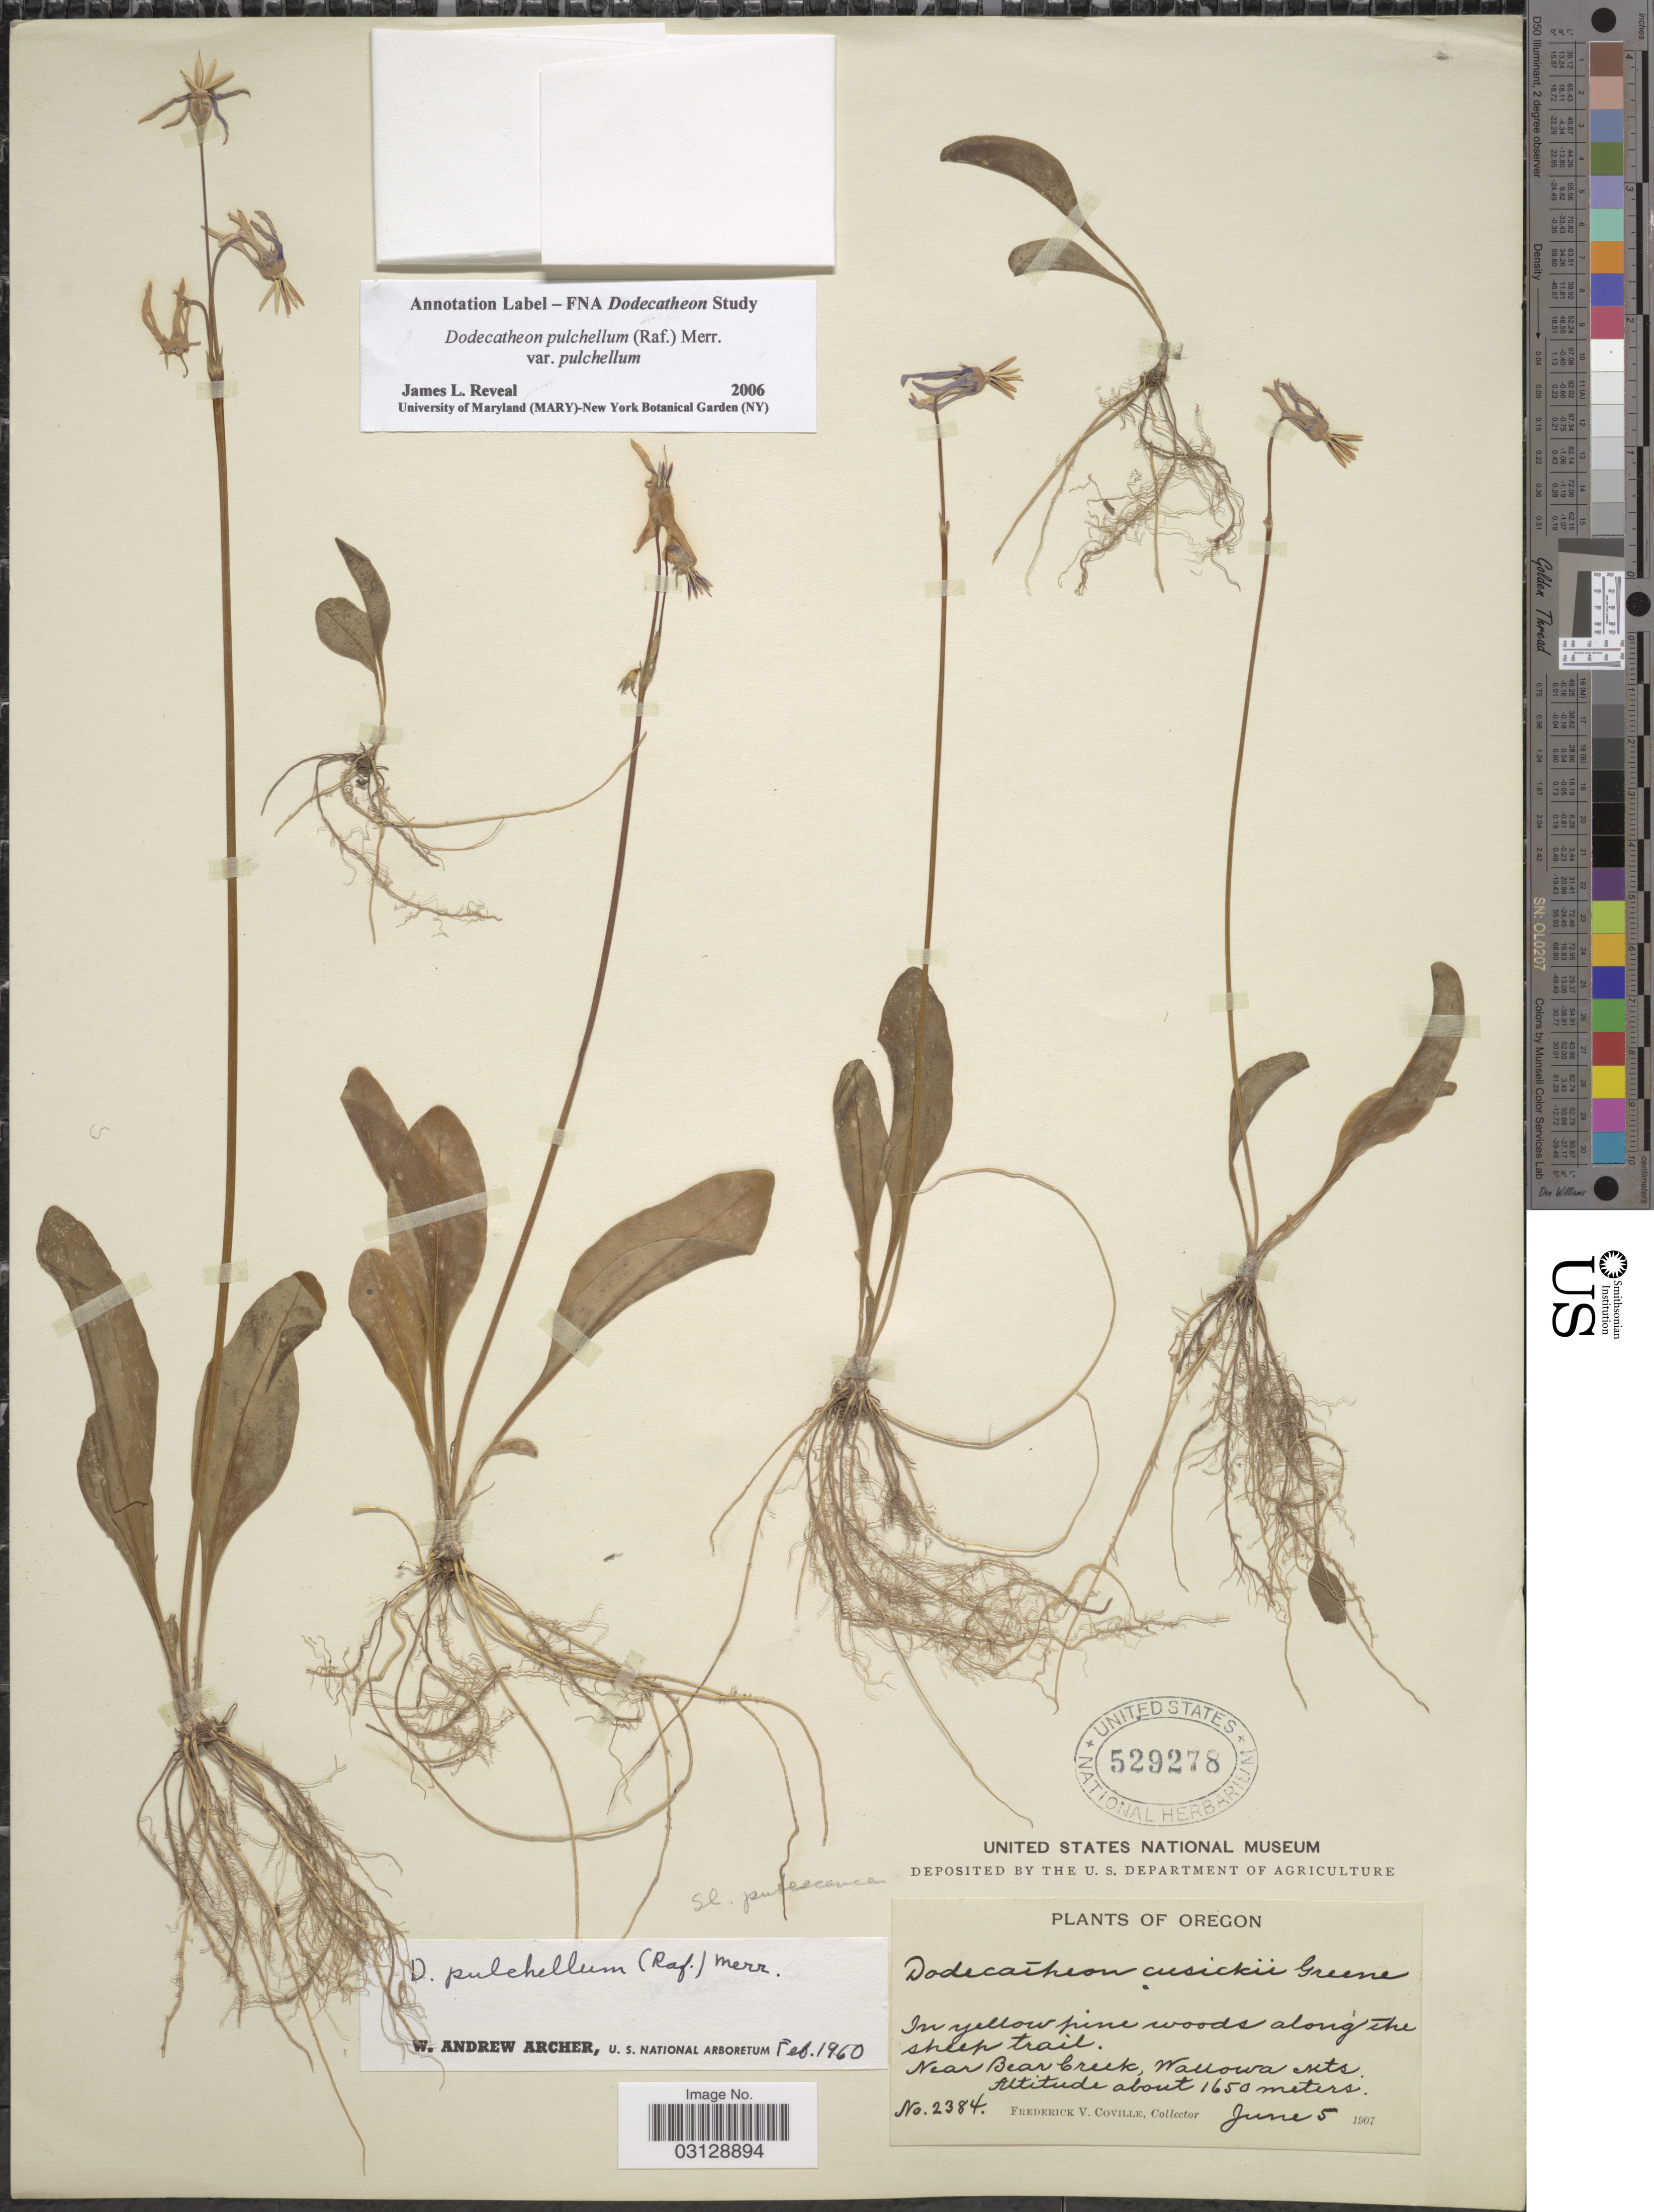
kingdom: Plantae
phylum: Tracheophyta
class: Magnoliopsida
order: Ericales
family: Primulaceae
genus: Dodecatheon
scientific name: Dodecatheon pulchellum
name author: (Raf.) Merr.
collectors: F. V. Coville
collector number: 2384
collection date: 1907-06-05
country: United States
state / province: Oregon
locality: Near Bear Creek, Wallowa Mts.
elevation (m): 1650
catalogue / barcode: US 529278